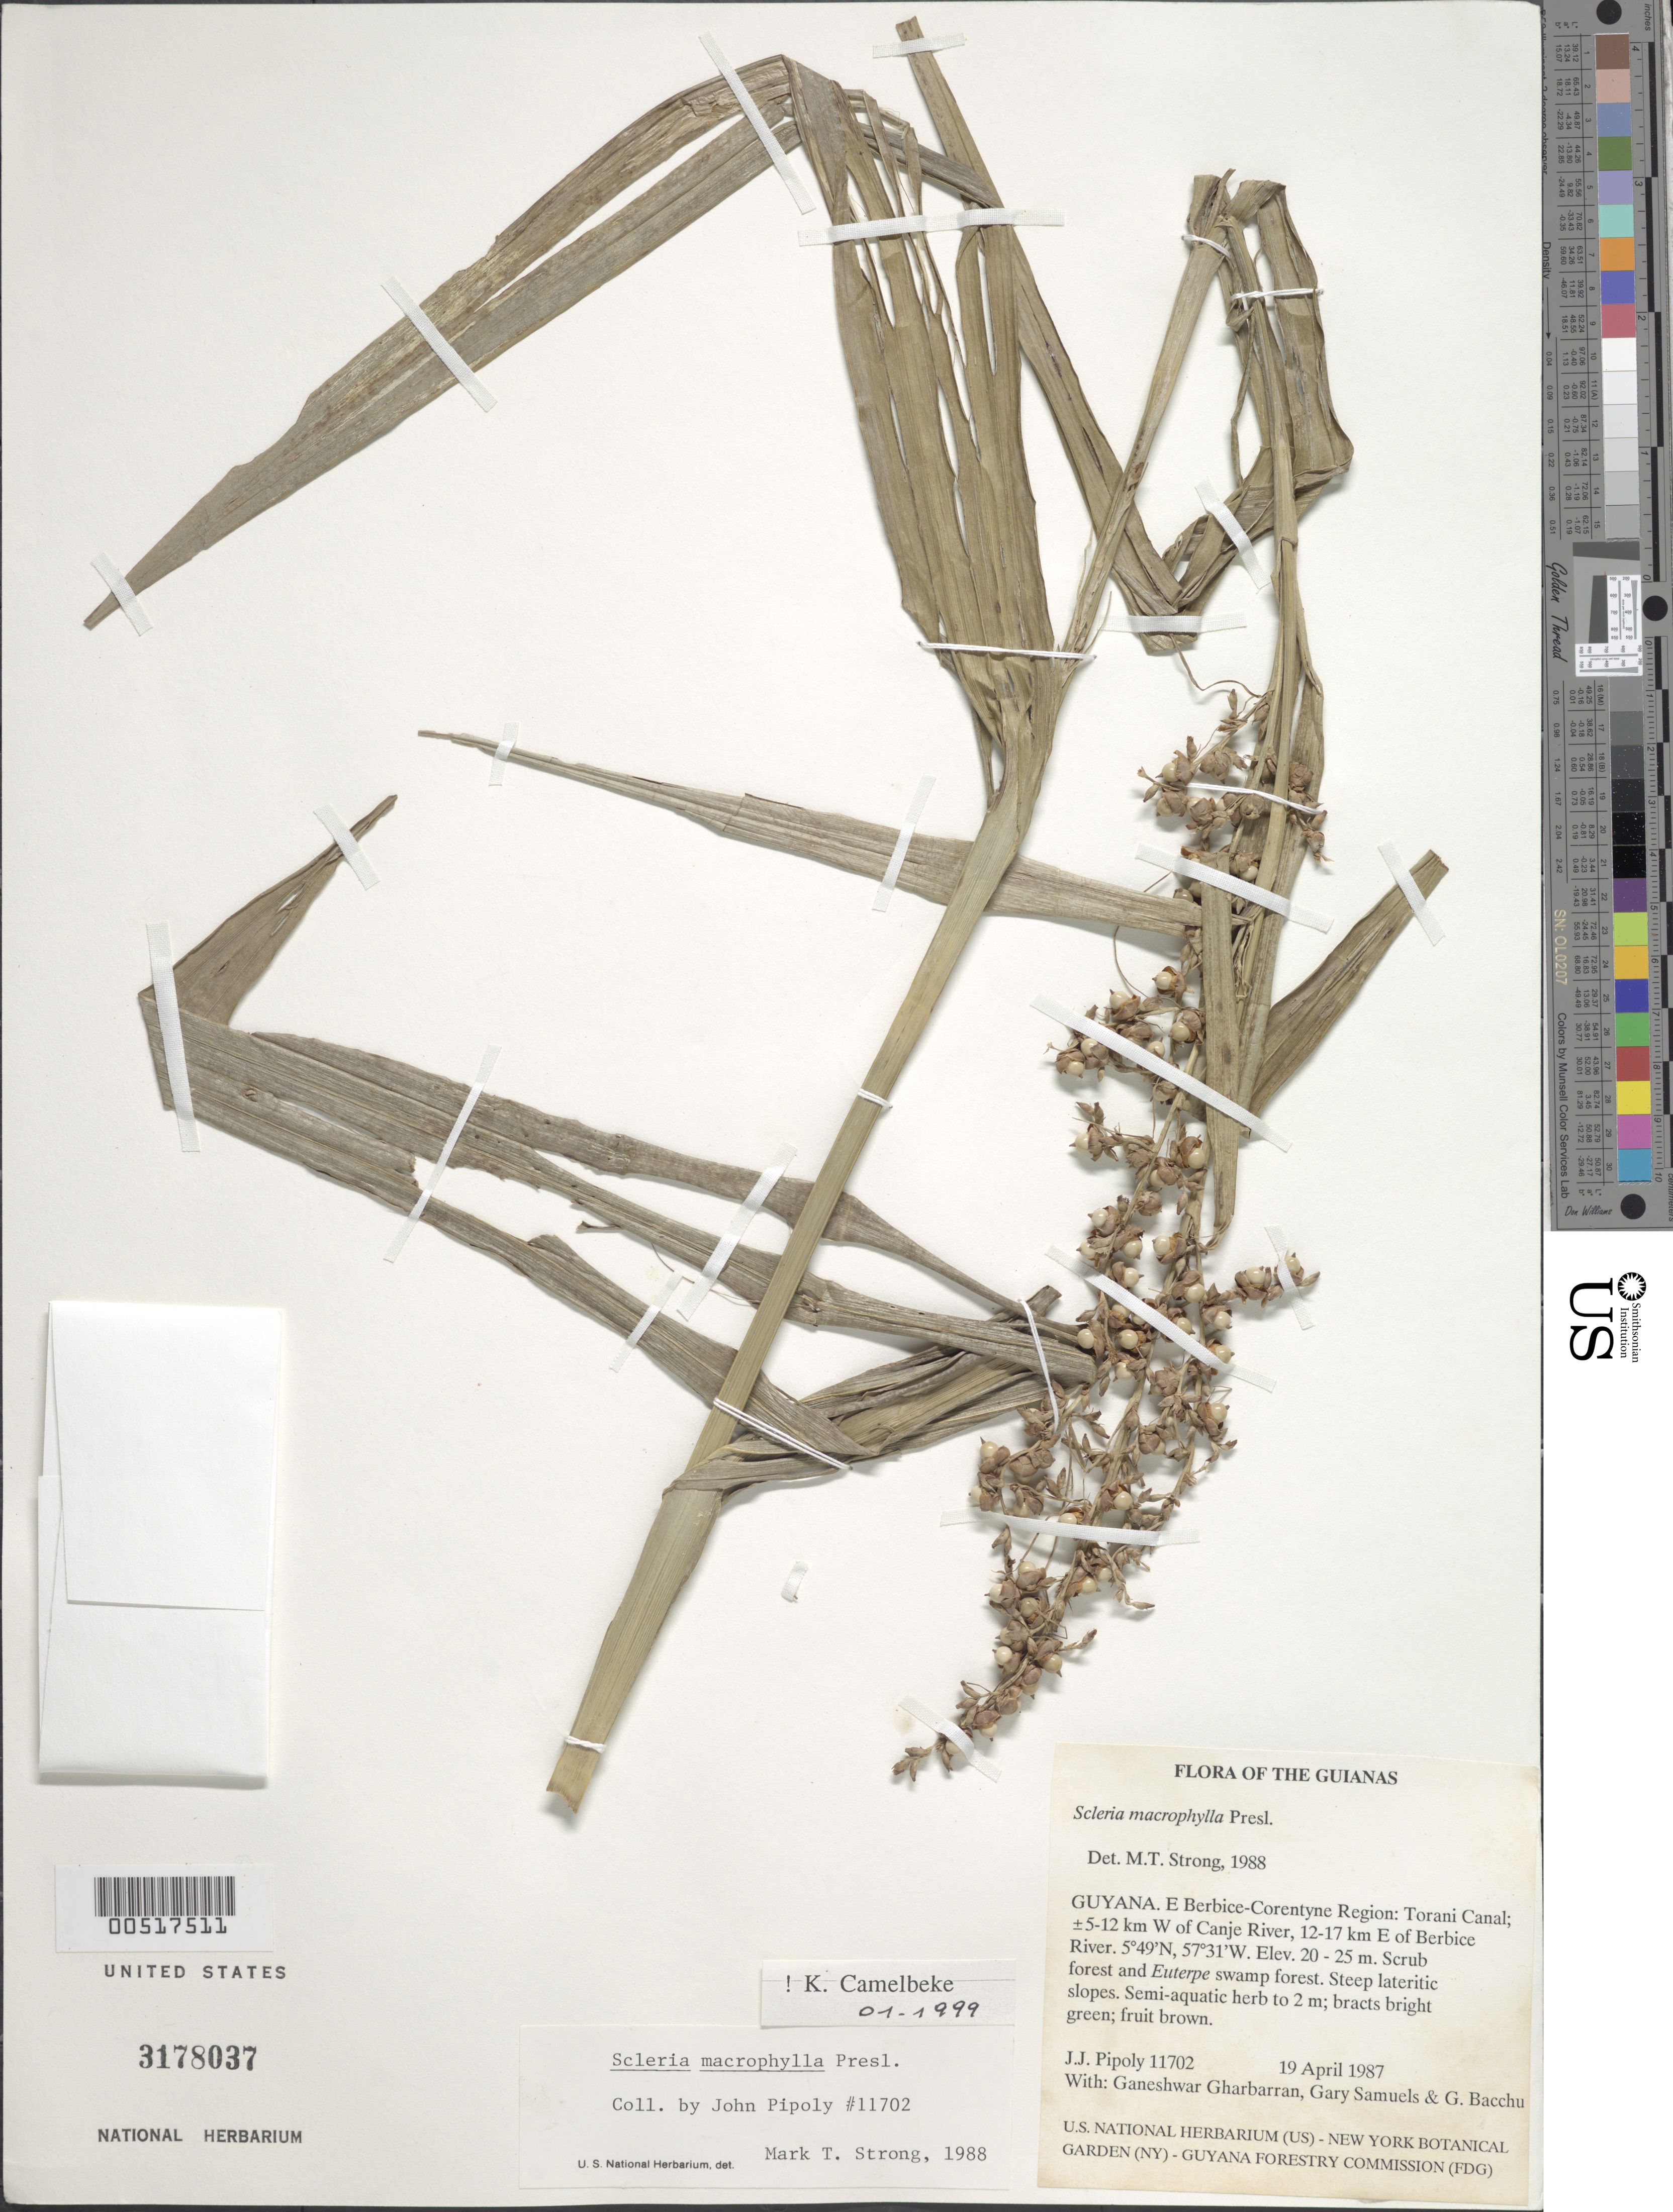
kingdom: Plantae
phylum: Tracheophyta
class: Liliopsida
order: Poales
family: Cyperaceae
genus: Scleria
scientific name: Scleria macrophylla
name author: J. Presl & C. Presl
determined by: Camelbeke, K.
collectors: J. J. Pipoly, G. Gharbarran, G. Samuels & G. Bacchus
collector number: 11702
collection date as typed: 19 April 1987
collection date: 1987-04-19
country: Guyana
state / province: E. Berbice-Corentyne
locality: Torani Canal; ±5-12 km W of Canje River, 12-17 km E of Berbice River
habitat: Scrub forest and Euterpe Swamp forestSteep lateritic slopes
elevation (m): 20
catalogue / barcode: US 3178037